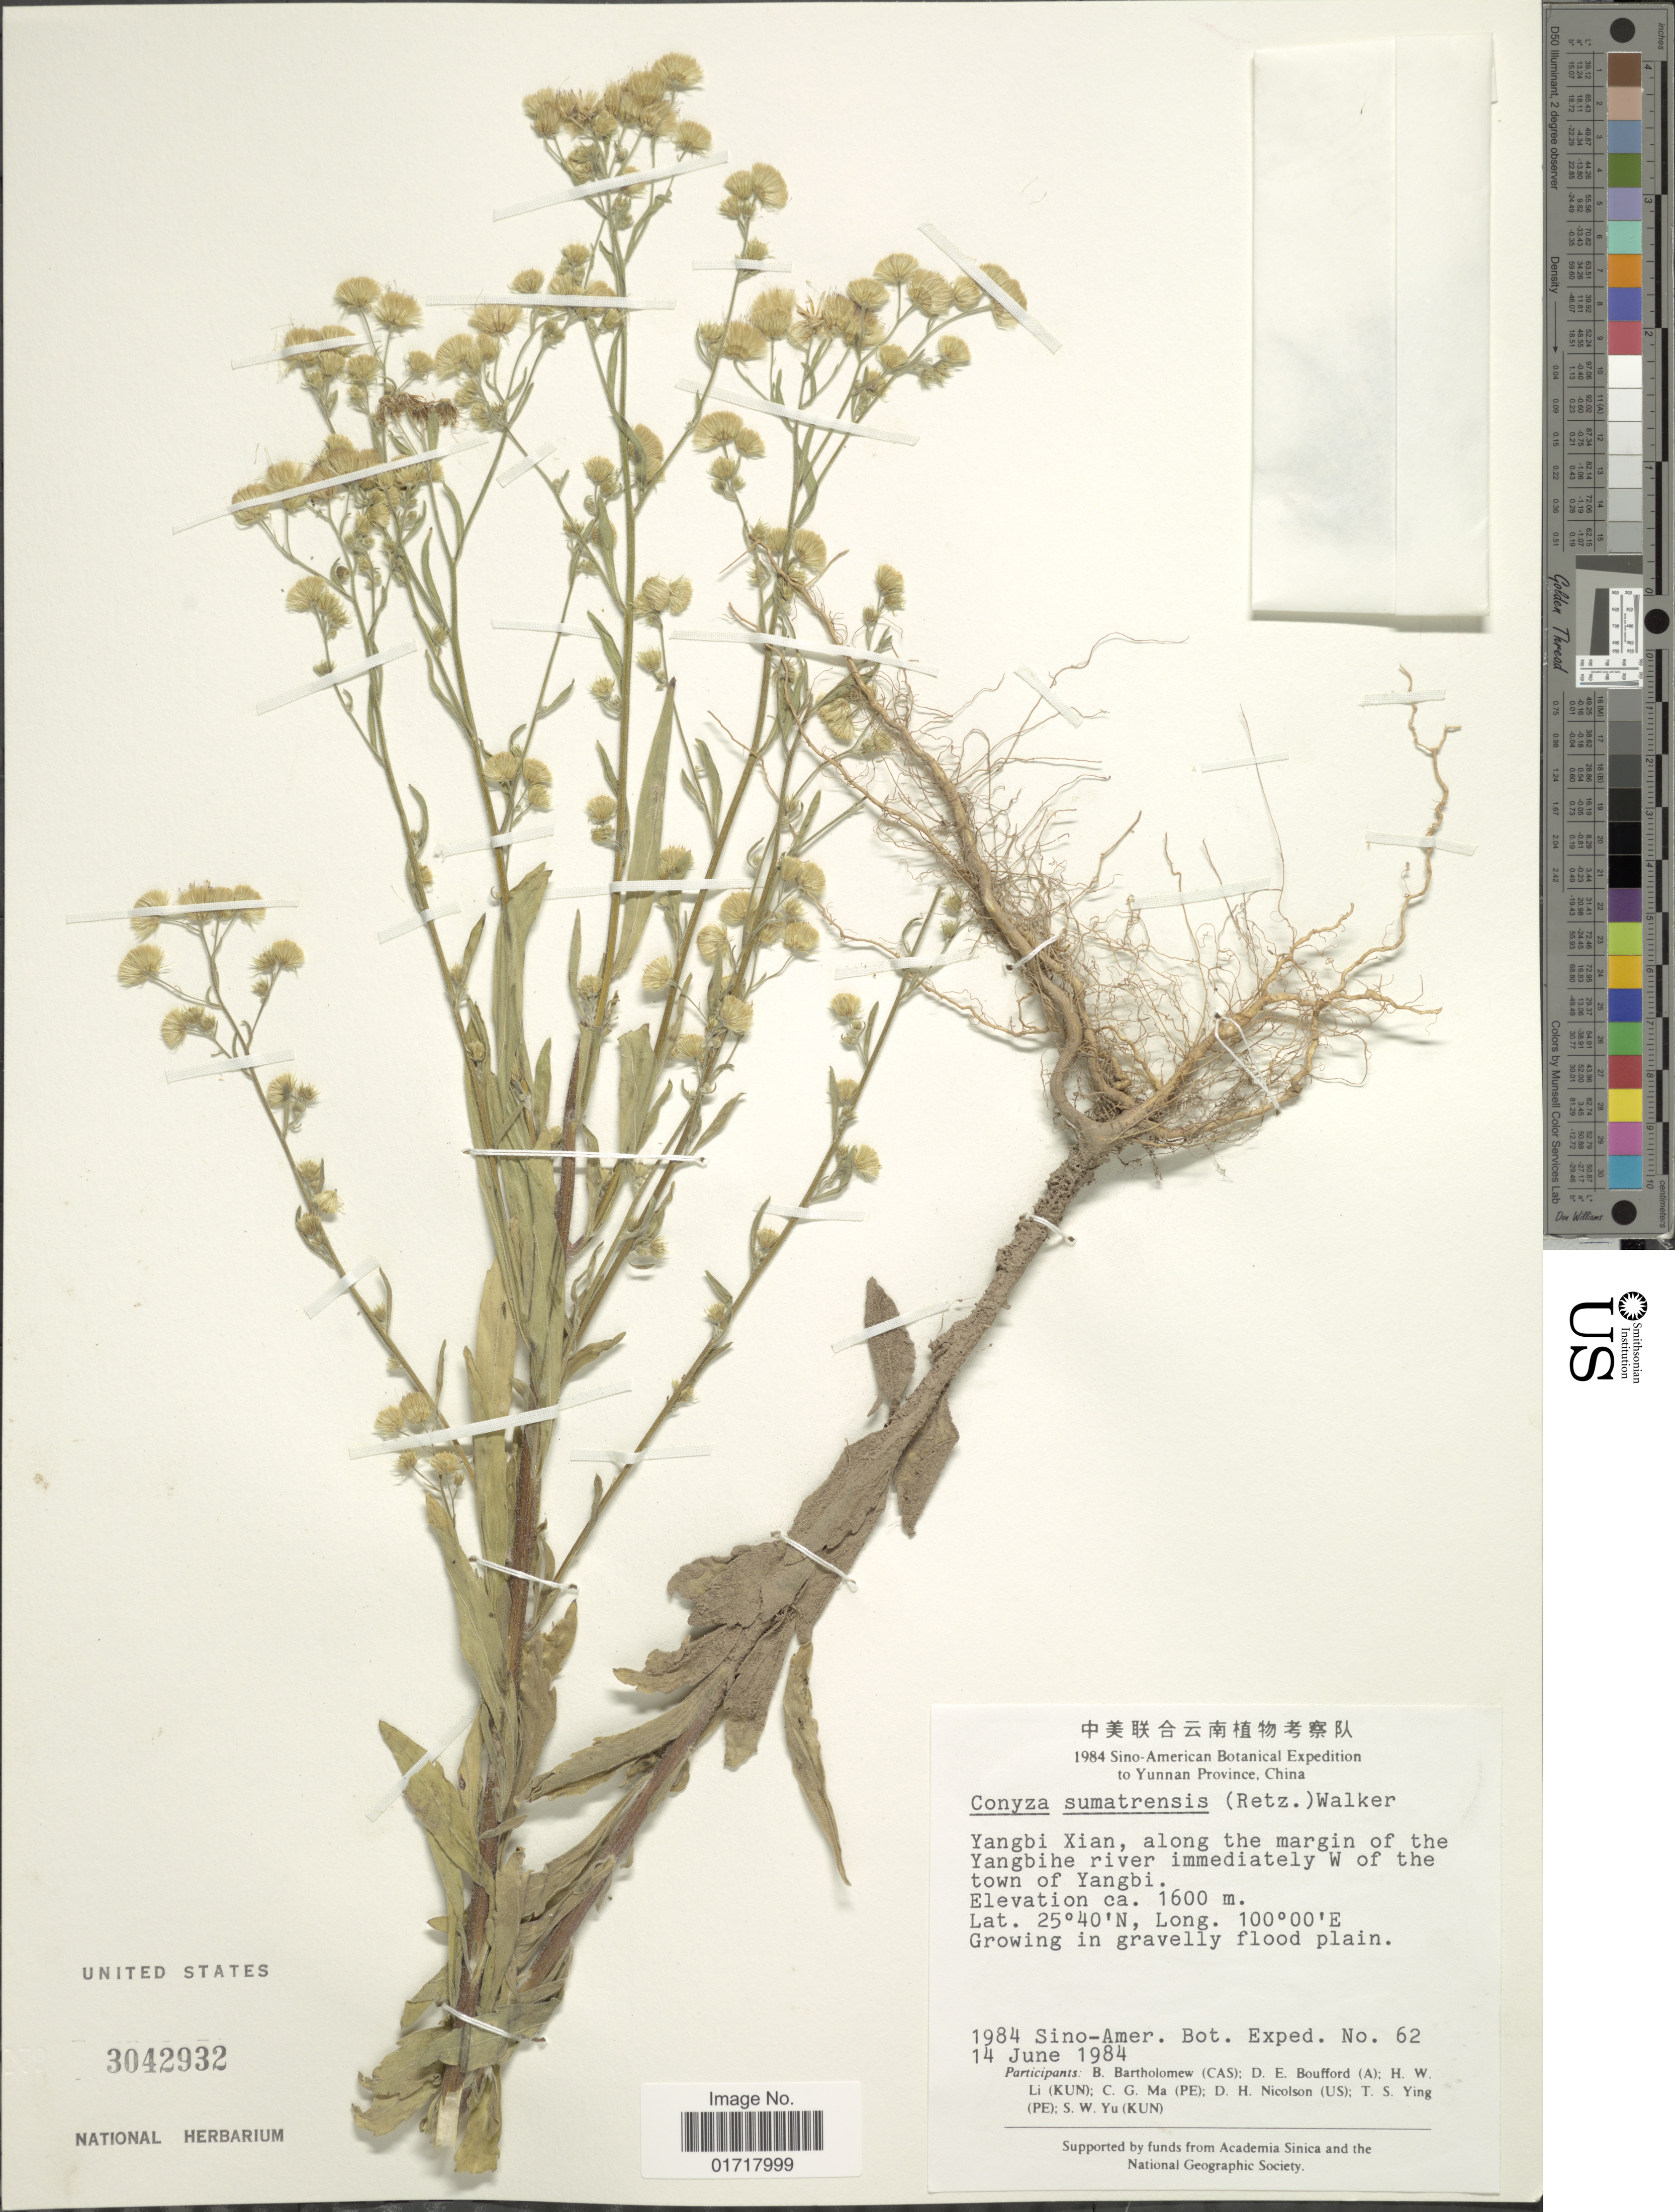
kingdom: Plantae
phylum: Tracheophyta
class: Magnoliopsida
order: Asterales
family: Asteraceae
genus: Conyza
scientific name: Conyza sumatrensis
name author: (Retz.) E. Walker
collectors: Sino-Amer. Bot. Exped. 1984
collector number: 62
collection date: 1984-06-14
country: China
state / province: Yunnan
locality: Yunnan Province, Yangbi Xian, along the margin of the Yangbihe river immediately W of the town of Yangbi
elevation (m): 1600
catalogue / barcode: US 3042932